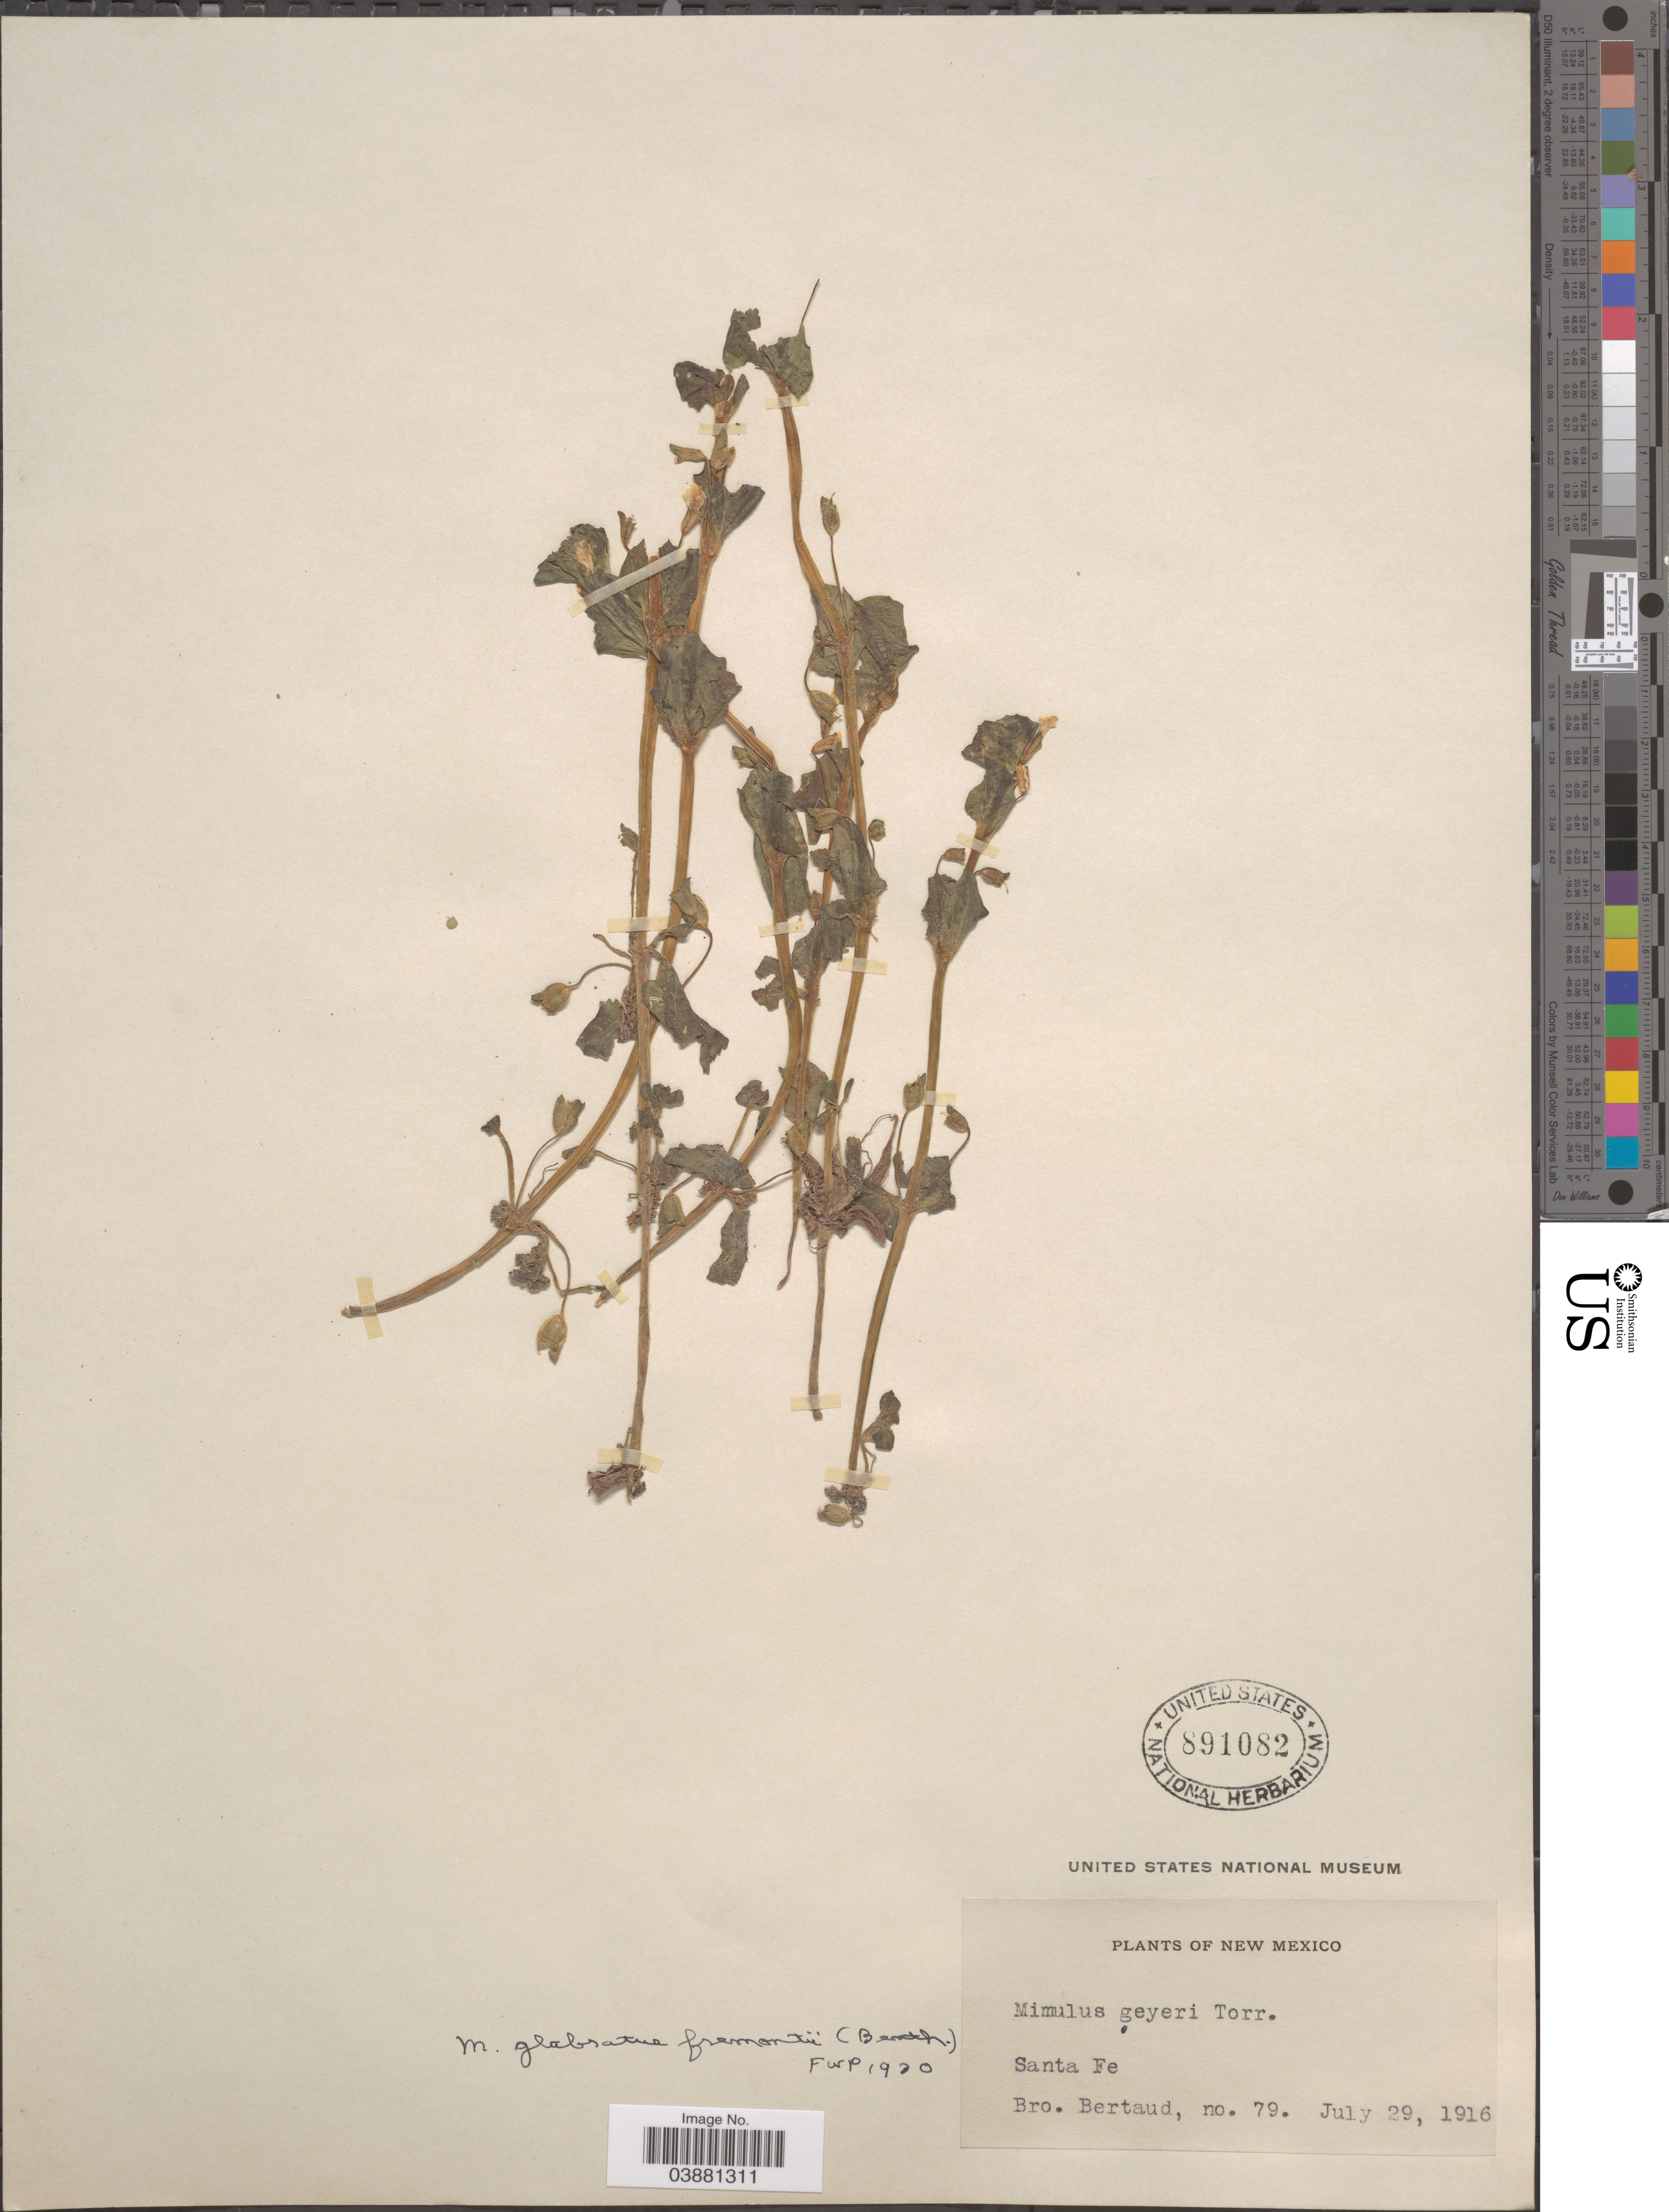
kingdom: Plantae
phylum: Tracheophyta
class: Magnoliopsida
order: Lamiales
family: Phrymaceae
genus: Mimulus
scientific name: Mimulus glabratus var. fremontii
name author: Kunth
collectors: Bro. Bertaud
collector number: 79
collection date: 1916-07-29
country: United States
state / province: New Mexico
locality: Santa Fe.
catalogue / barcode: US 891082